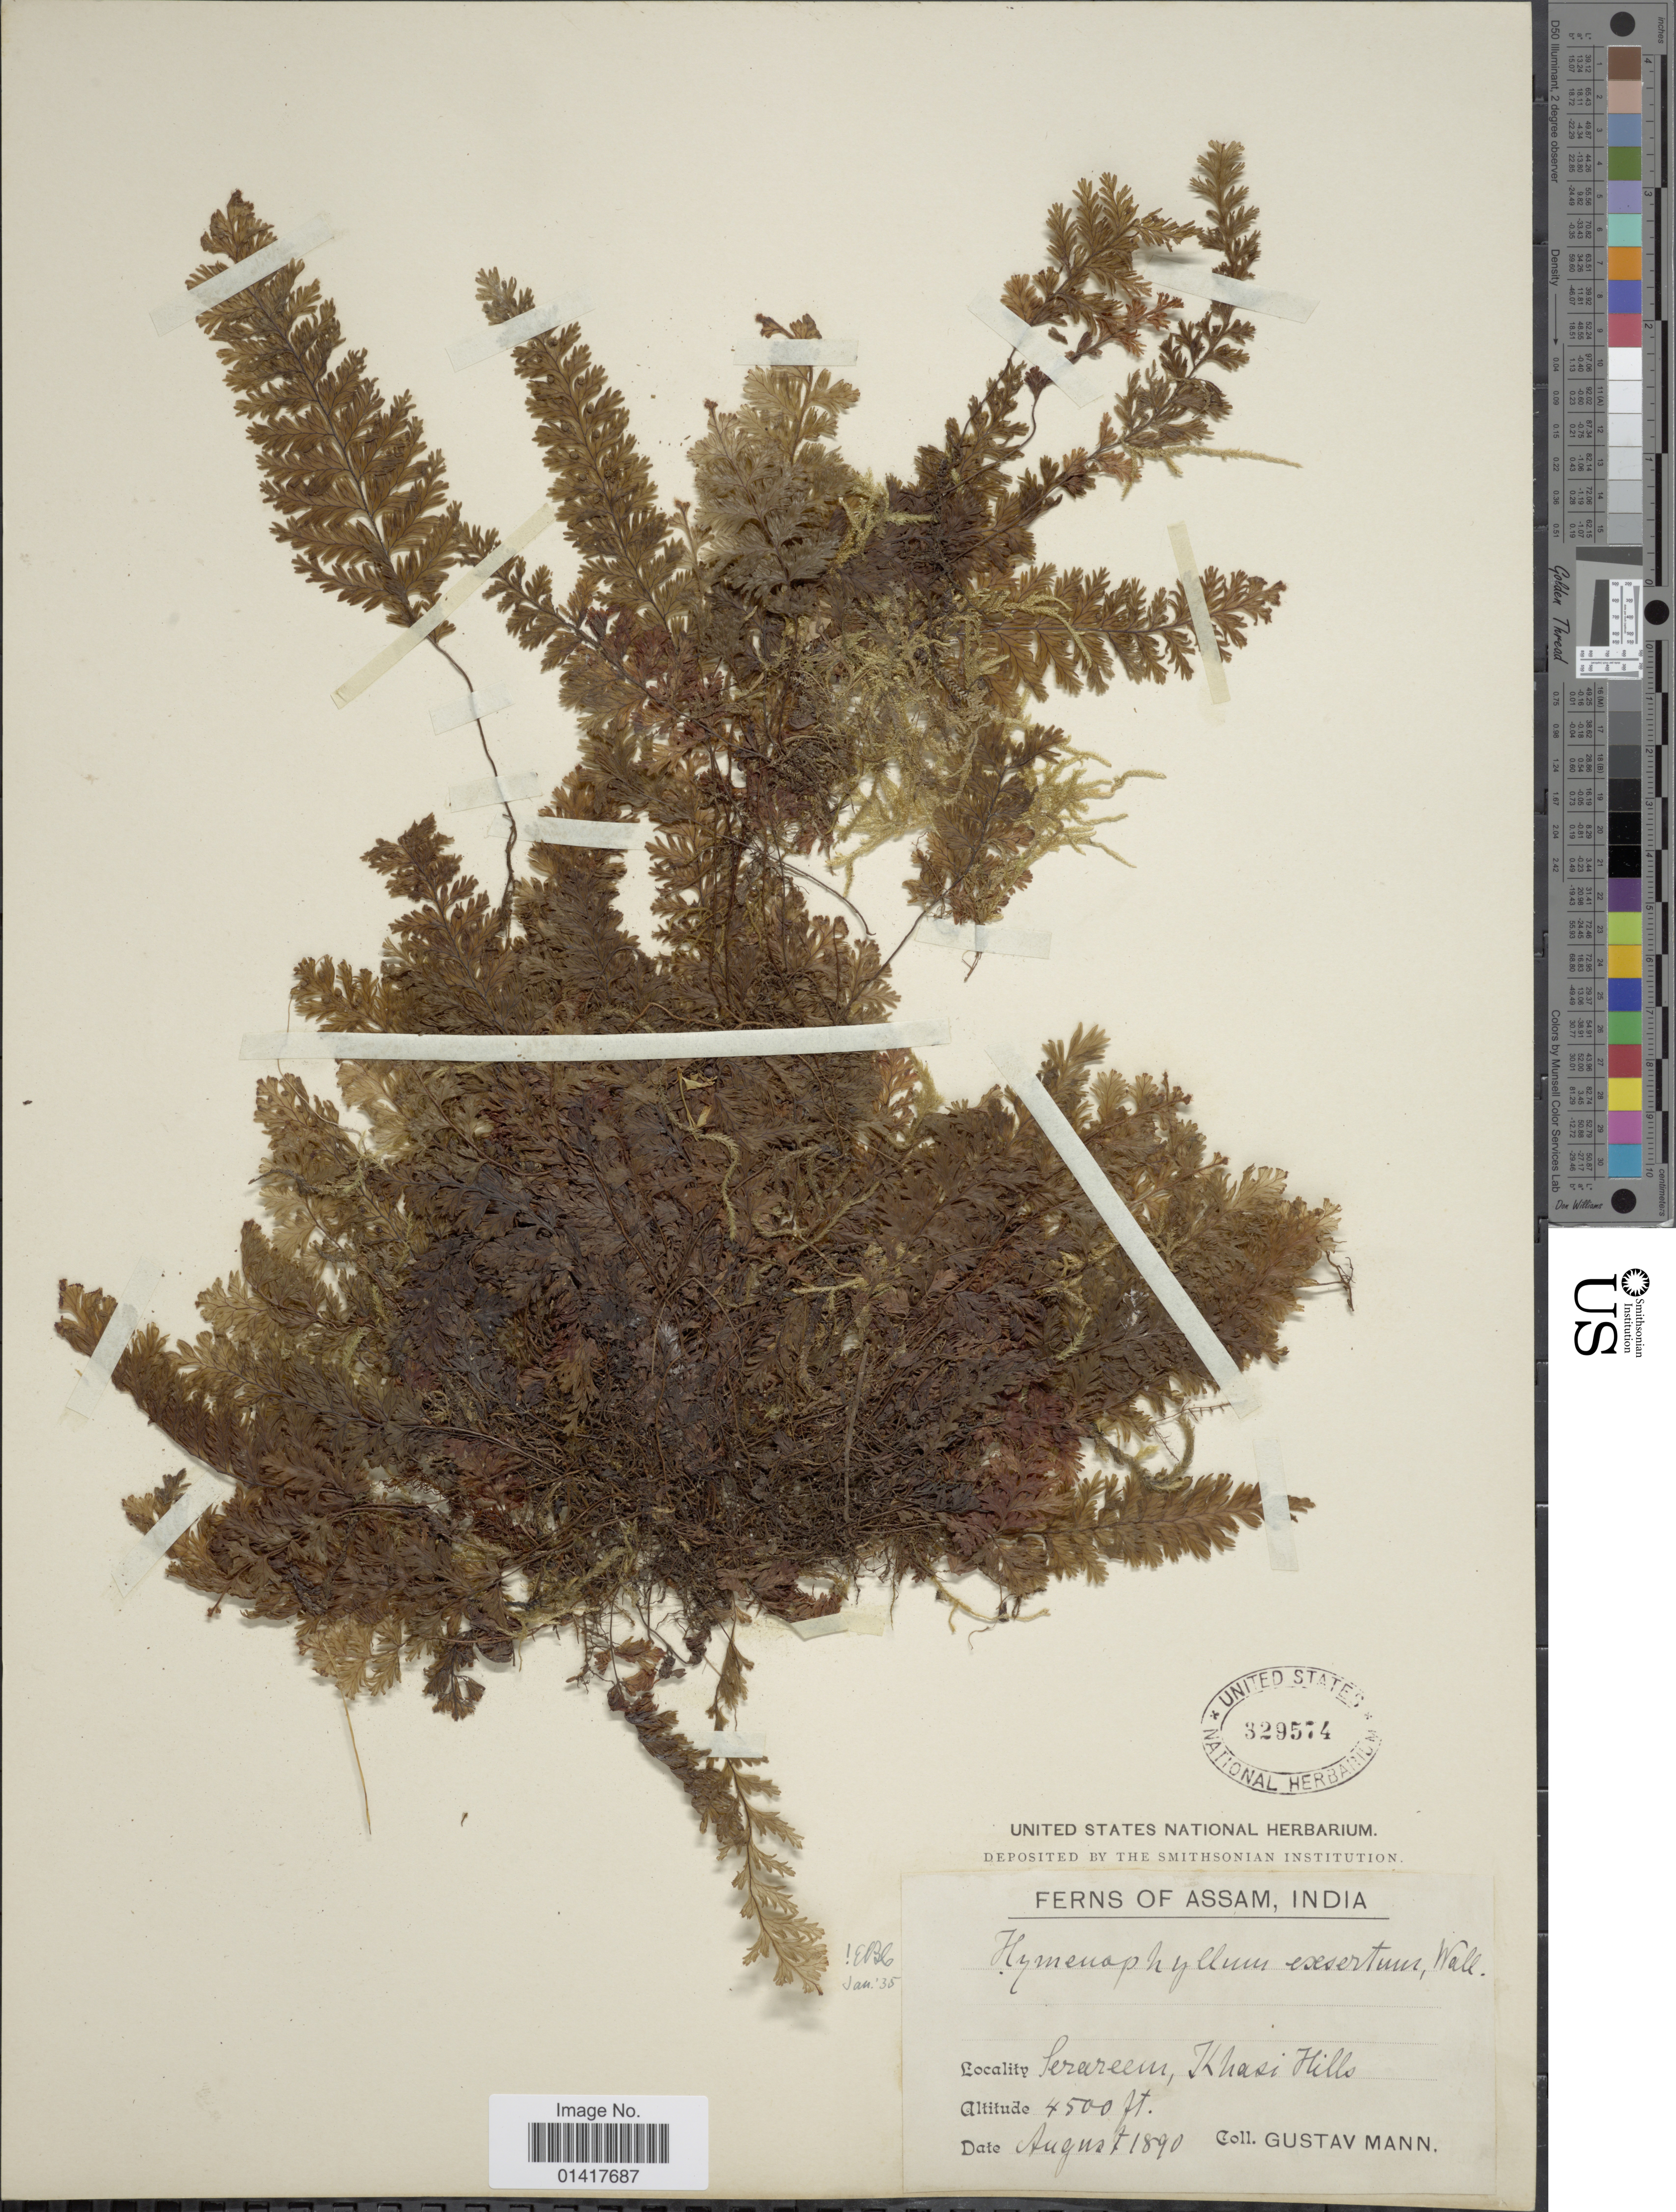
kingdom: Plantae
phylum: Tracheophyta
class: Polypodiopsida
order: Hymenophyllales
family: Hymenophyllaceae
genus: Hymenophyllum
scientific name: Hymenophyllum exsertum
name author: Wall. ex Hook.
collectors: G. Mann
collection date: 1890-08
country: India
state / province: Meghalaya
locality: Serareem, Khasi Hills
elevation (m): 1372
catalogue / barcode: US 329574